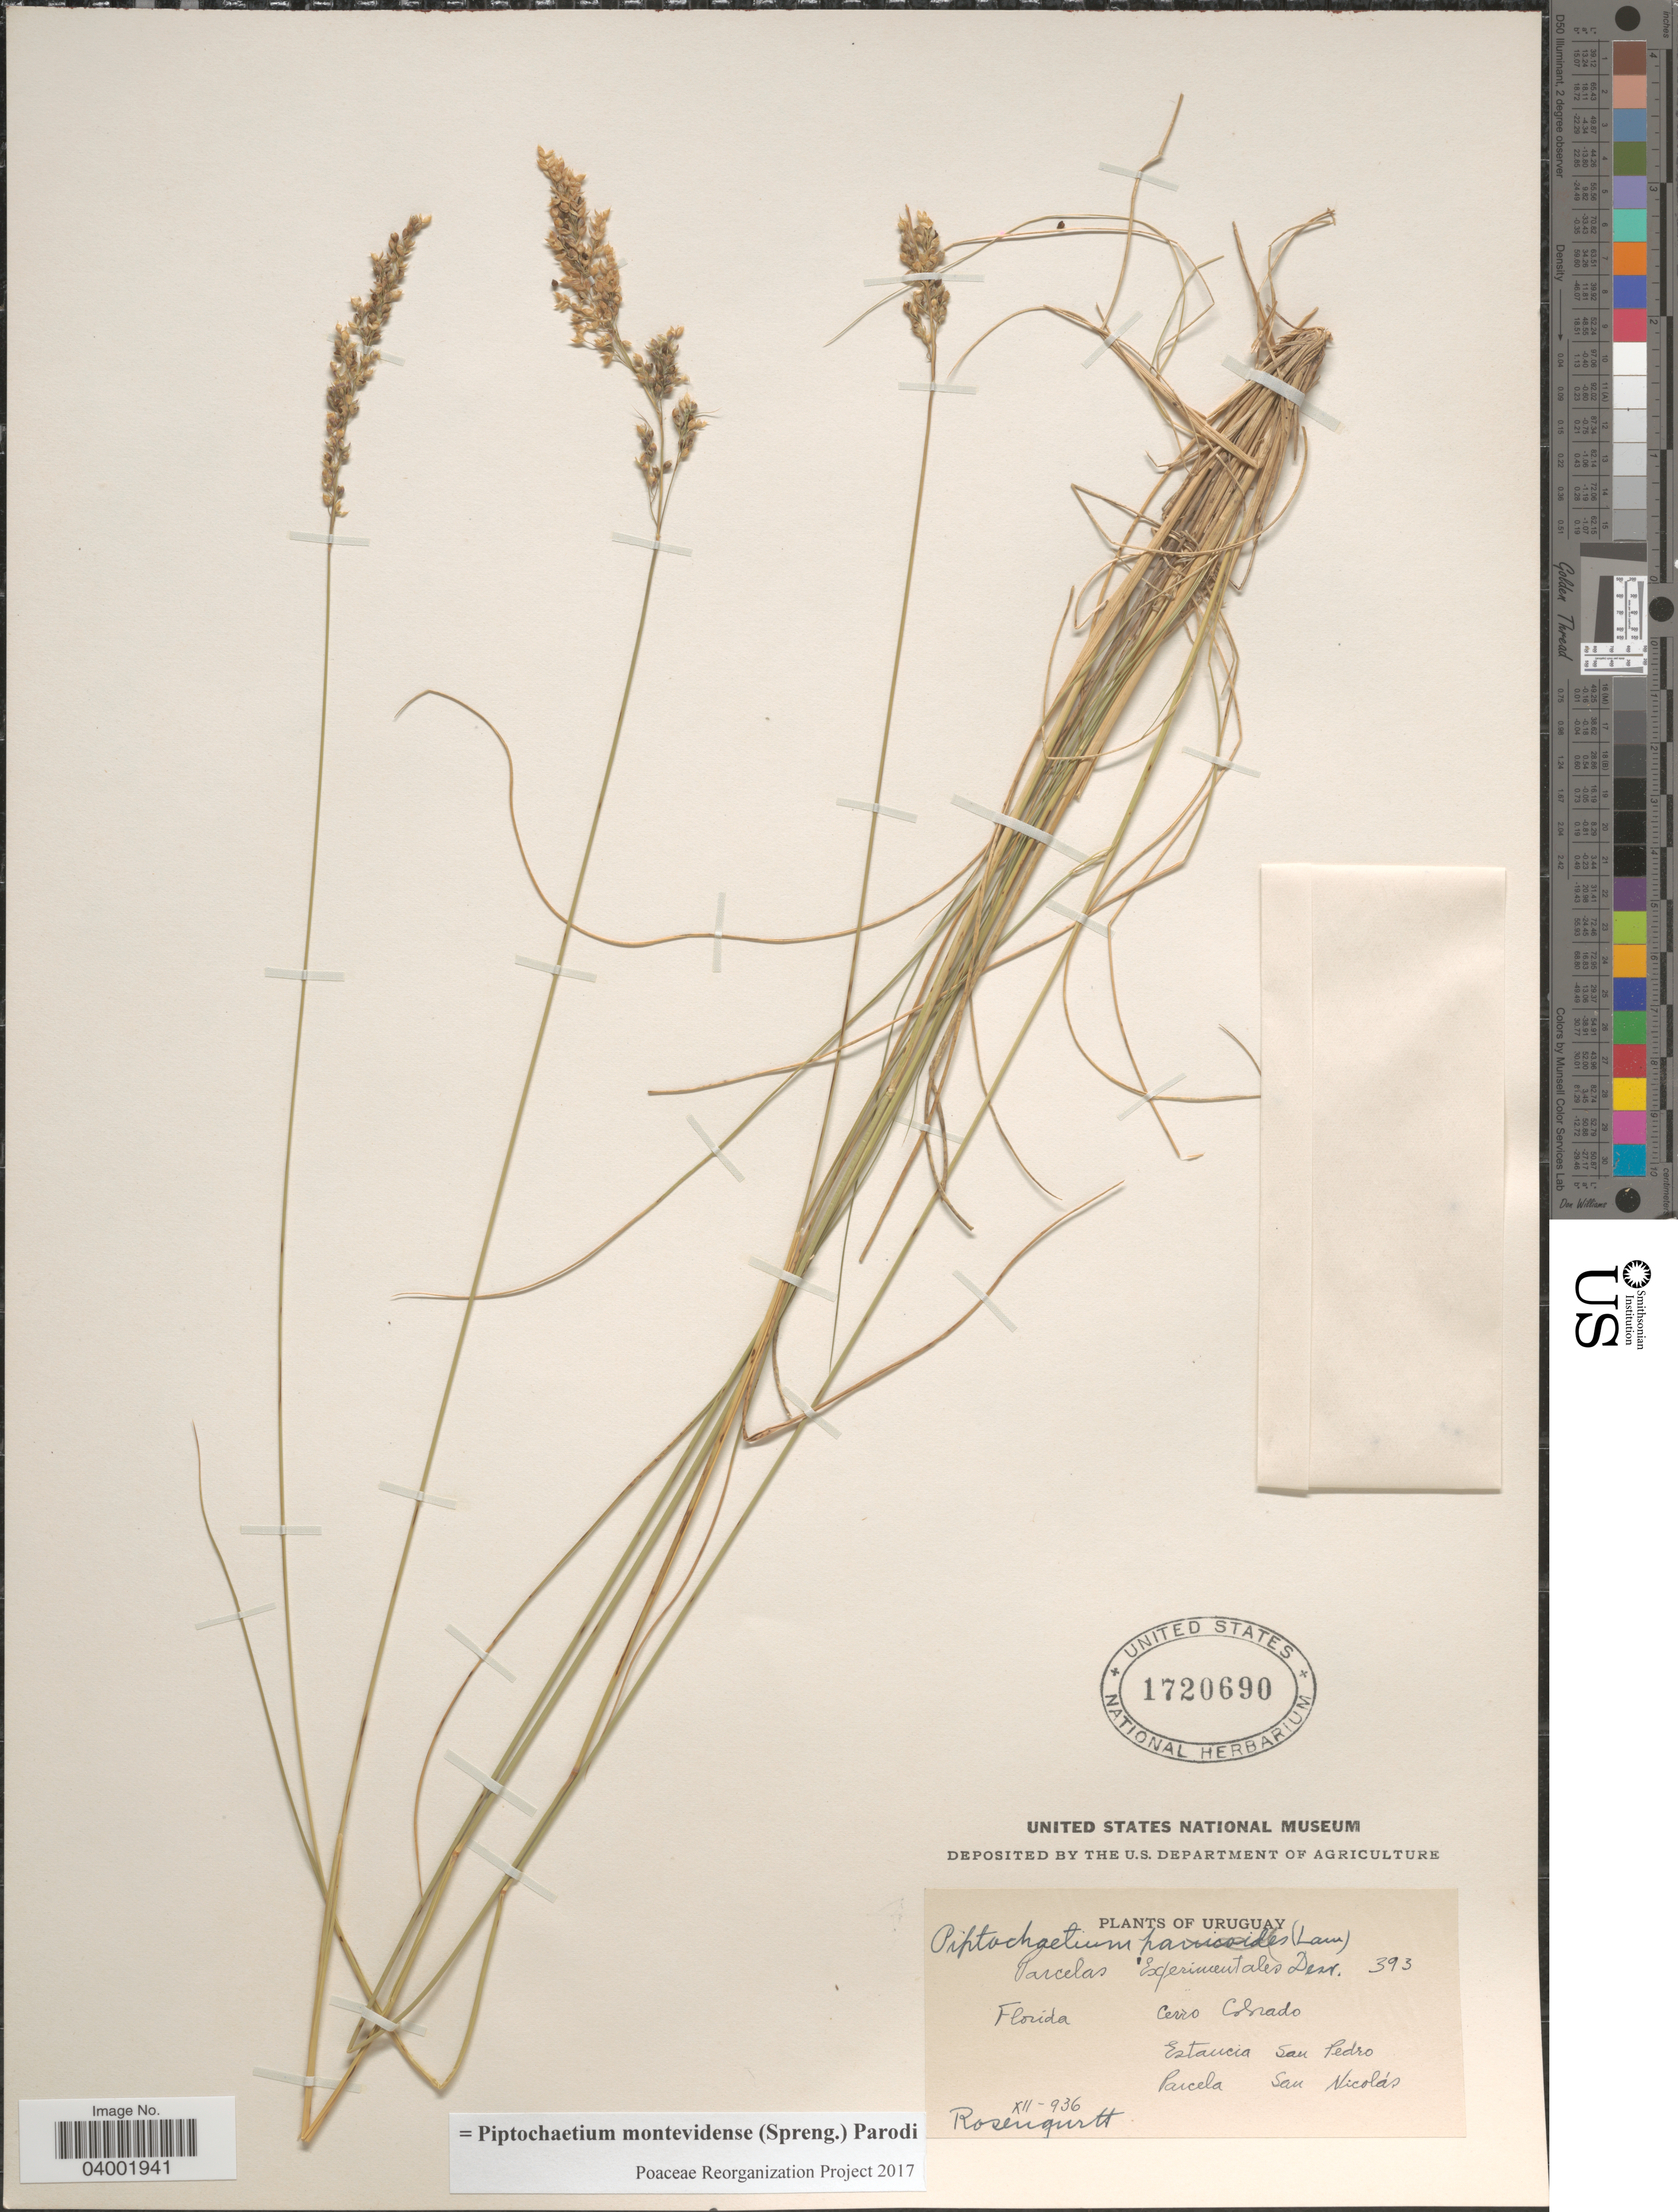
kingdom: Plantae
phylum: Tracheophyta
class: Liliopsida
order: Poales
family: Poaceae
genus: Piptochaetium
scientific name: Piptochaetium montevidense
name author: (Spreng.) Parodi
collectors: Rosengurtt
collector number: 393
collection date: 1936-12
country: Uruguay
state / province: Florida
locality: Cerro Colorado. Estancia San Pedro. Parcela San Nicolás.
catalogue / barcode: US 1720690